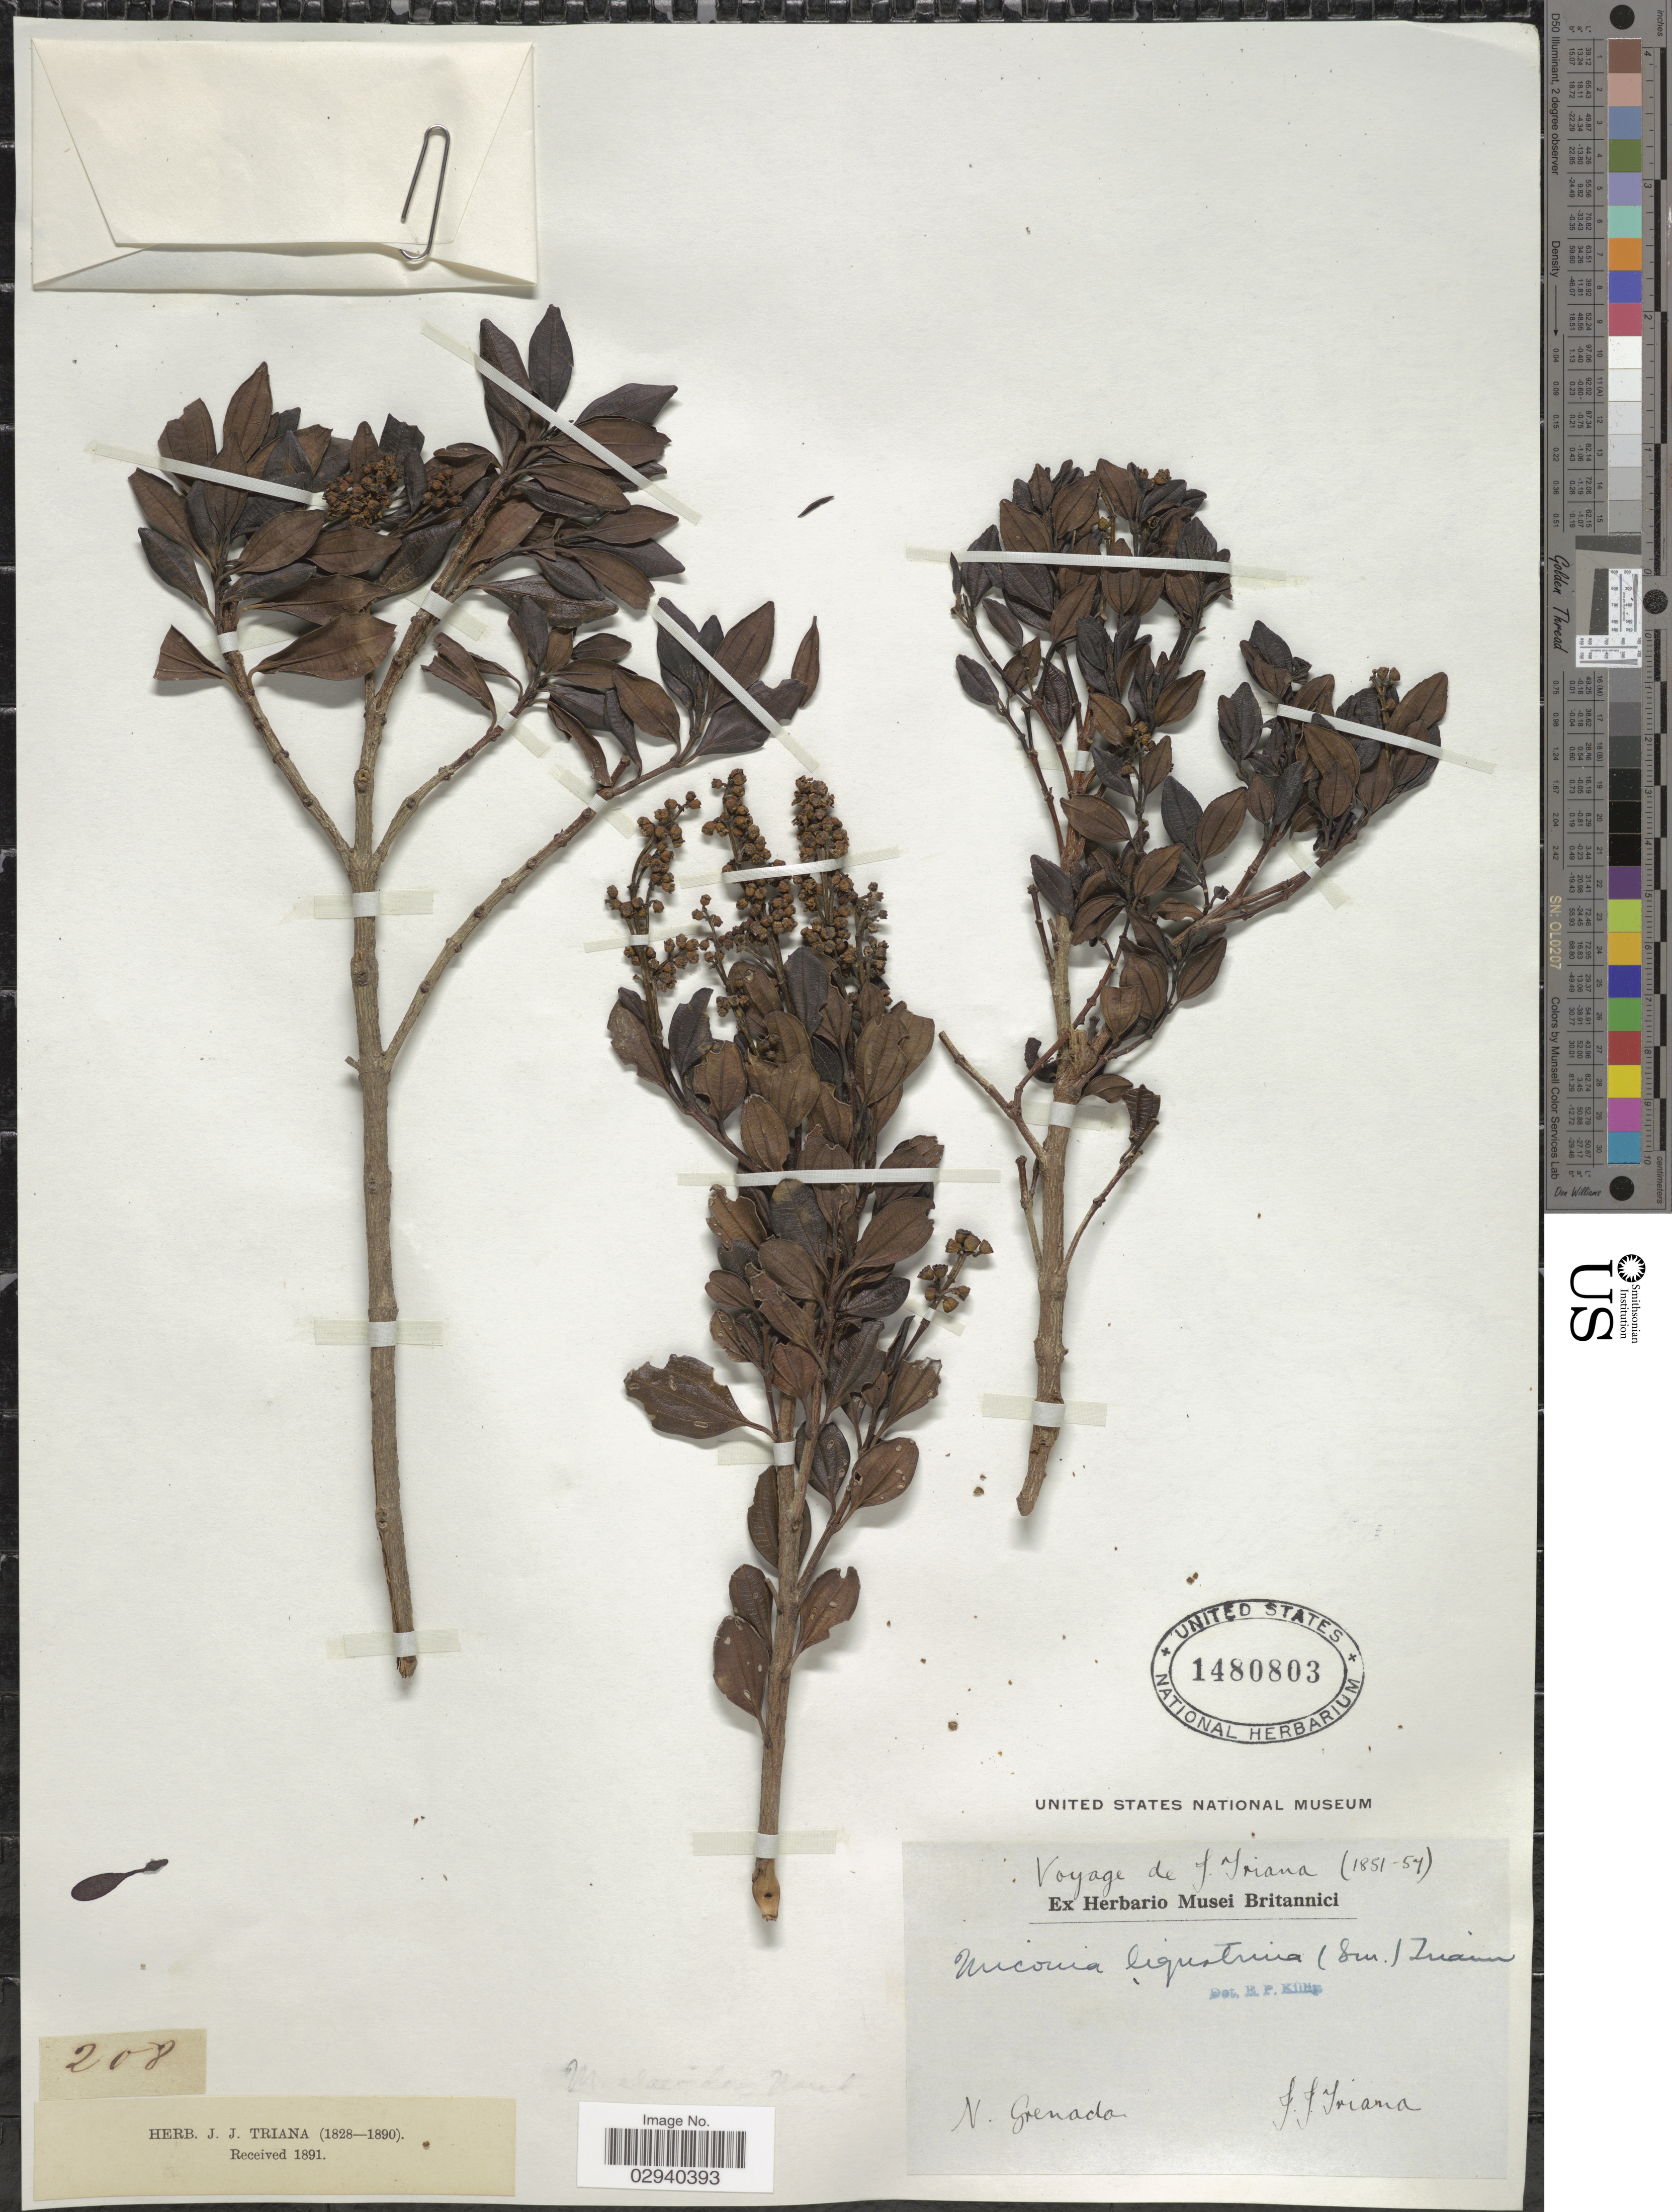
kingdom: Plantae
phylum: Tracheophyta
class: Magnoliopsida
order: Myrtales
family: Melastomataceae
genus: Miconia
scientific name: Miconia ligustrina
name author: (Sw.) Triana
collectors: J. J. Triana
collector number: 208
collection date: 1828/1890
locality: N. Grenada.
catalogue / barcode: US 1480803